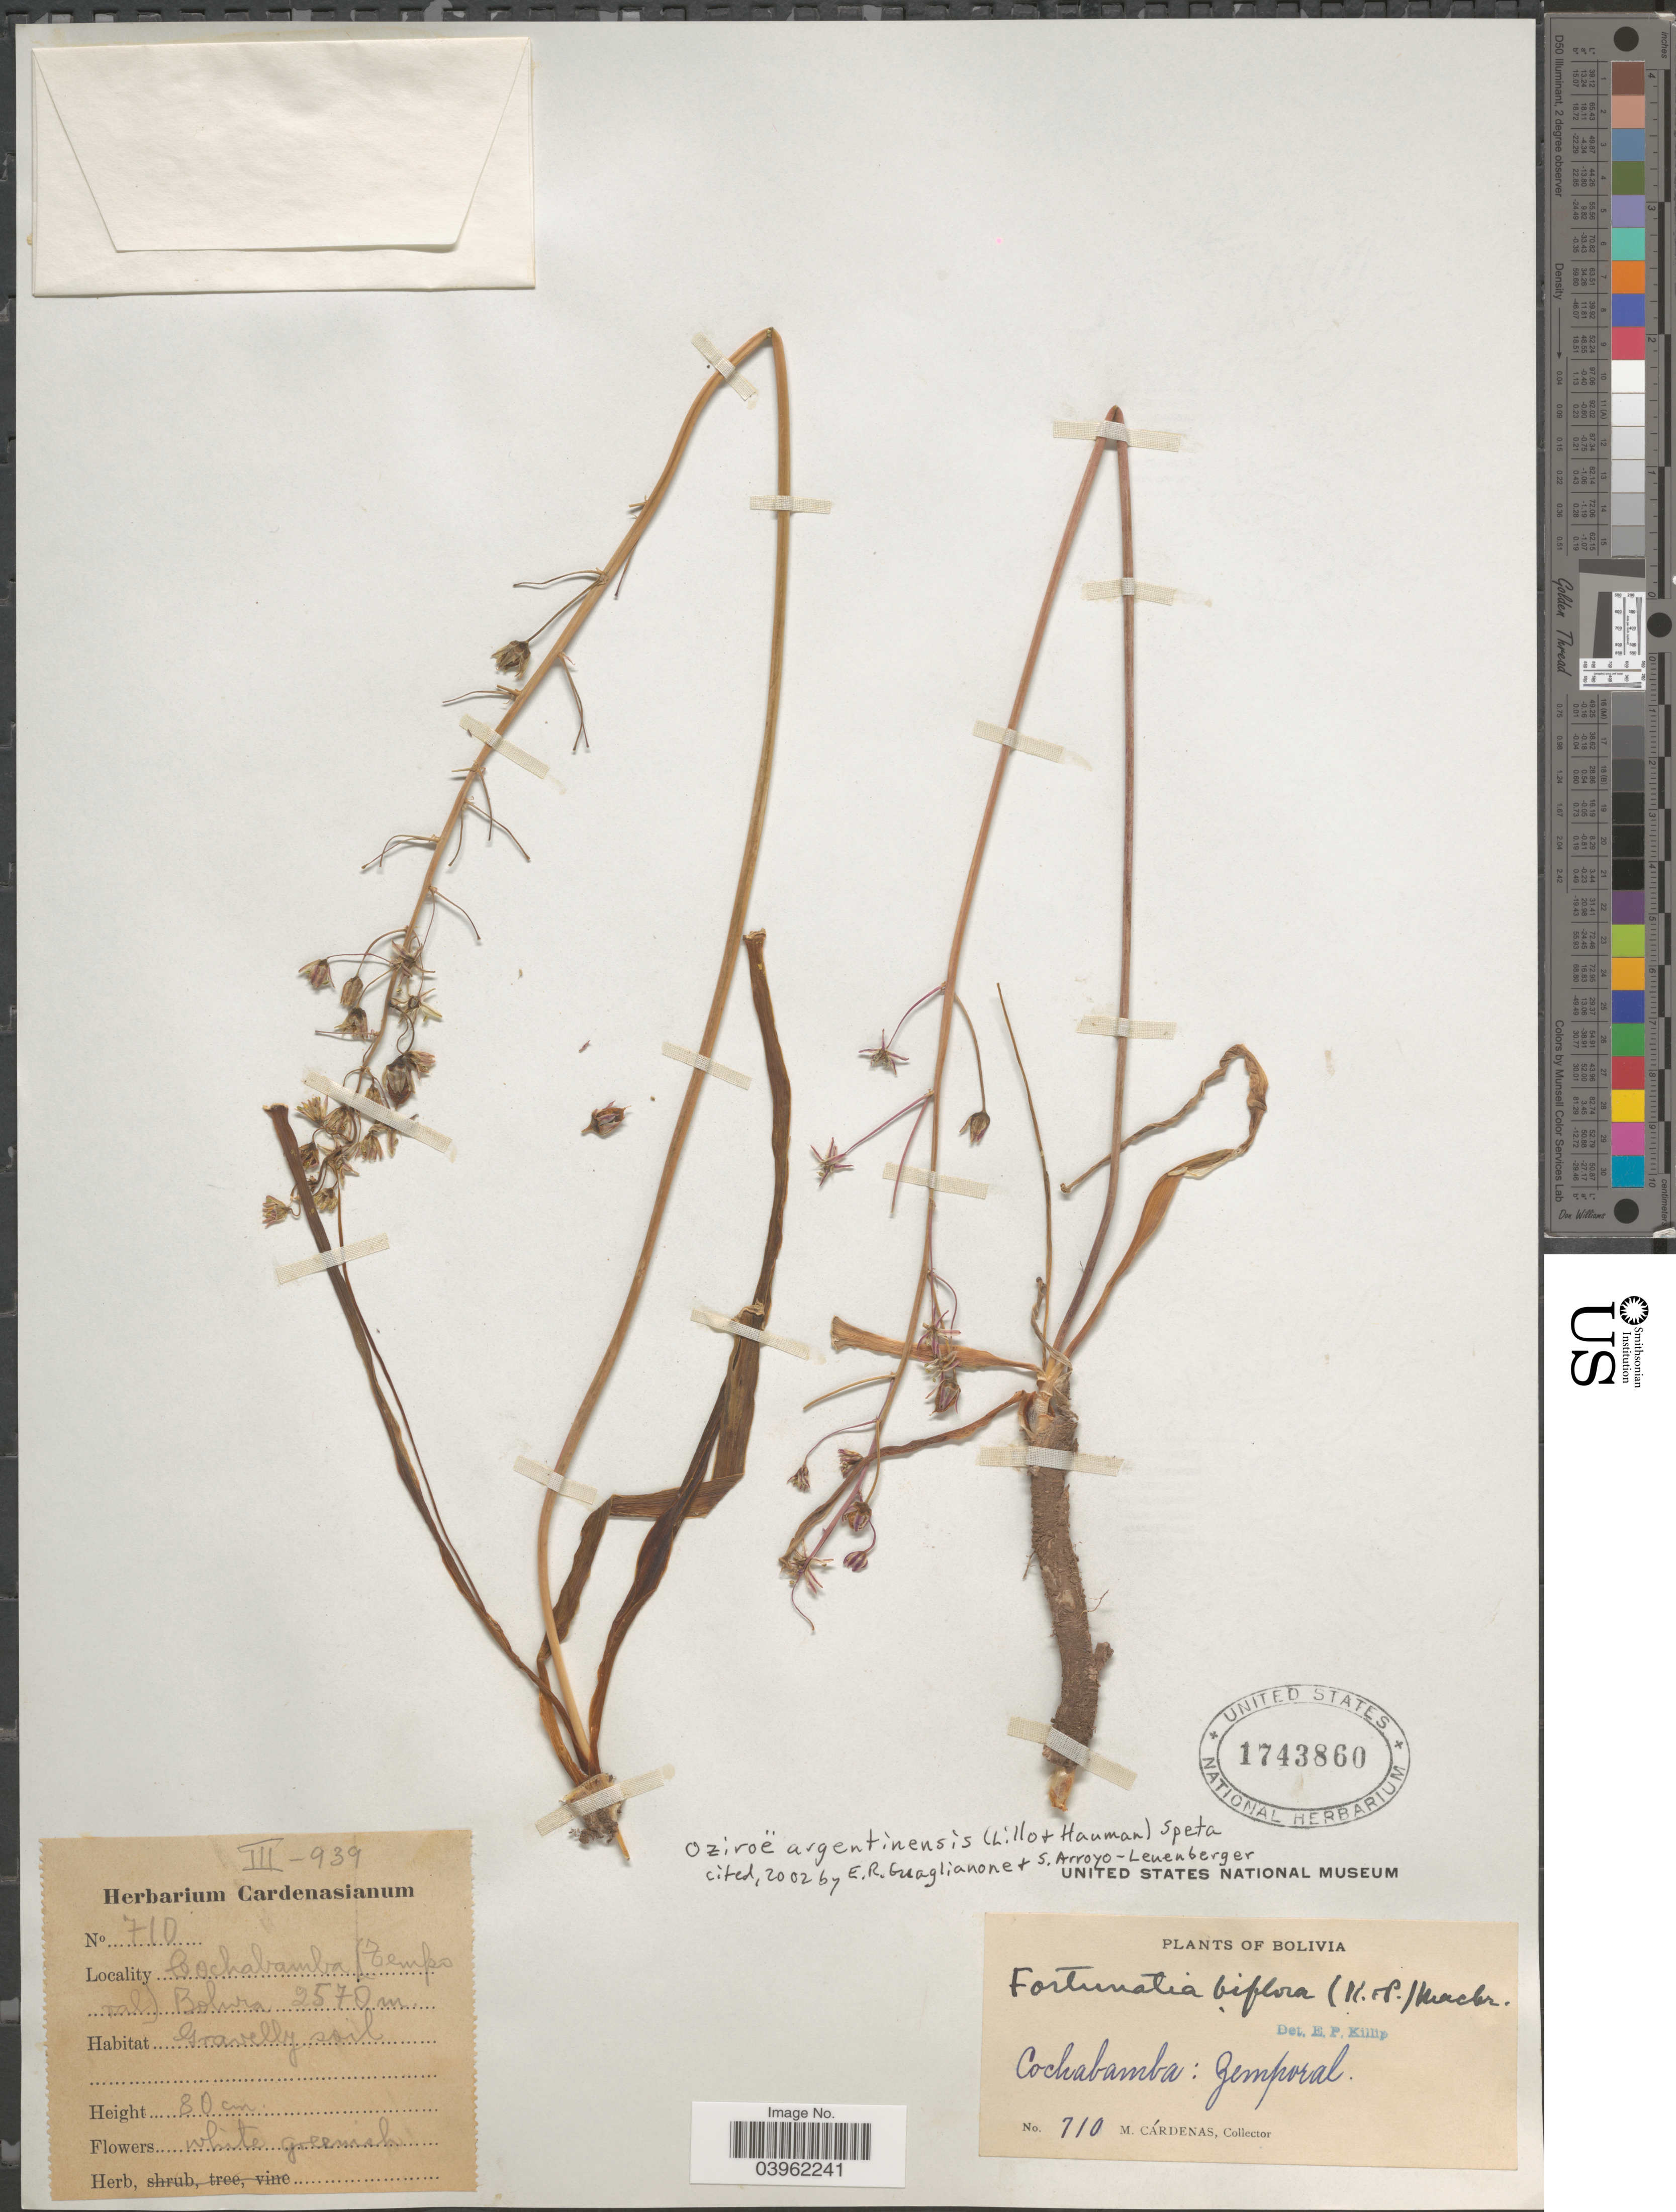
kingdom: Plantae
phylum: Tracheophyta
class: Liliopsida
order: Asparagales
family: Asparagaceae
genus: Oziroe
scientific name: Oziroë argentinensis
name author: (Lillo & Hauman) Speta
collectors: M. Cárdenas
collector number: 710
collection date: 1939-03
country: Bolivia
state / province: Cochabamba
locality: Zemporal.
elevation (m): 2570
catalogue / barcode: US 1743860